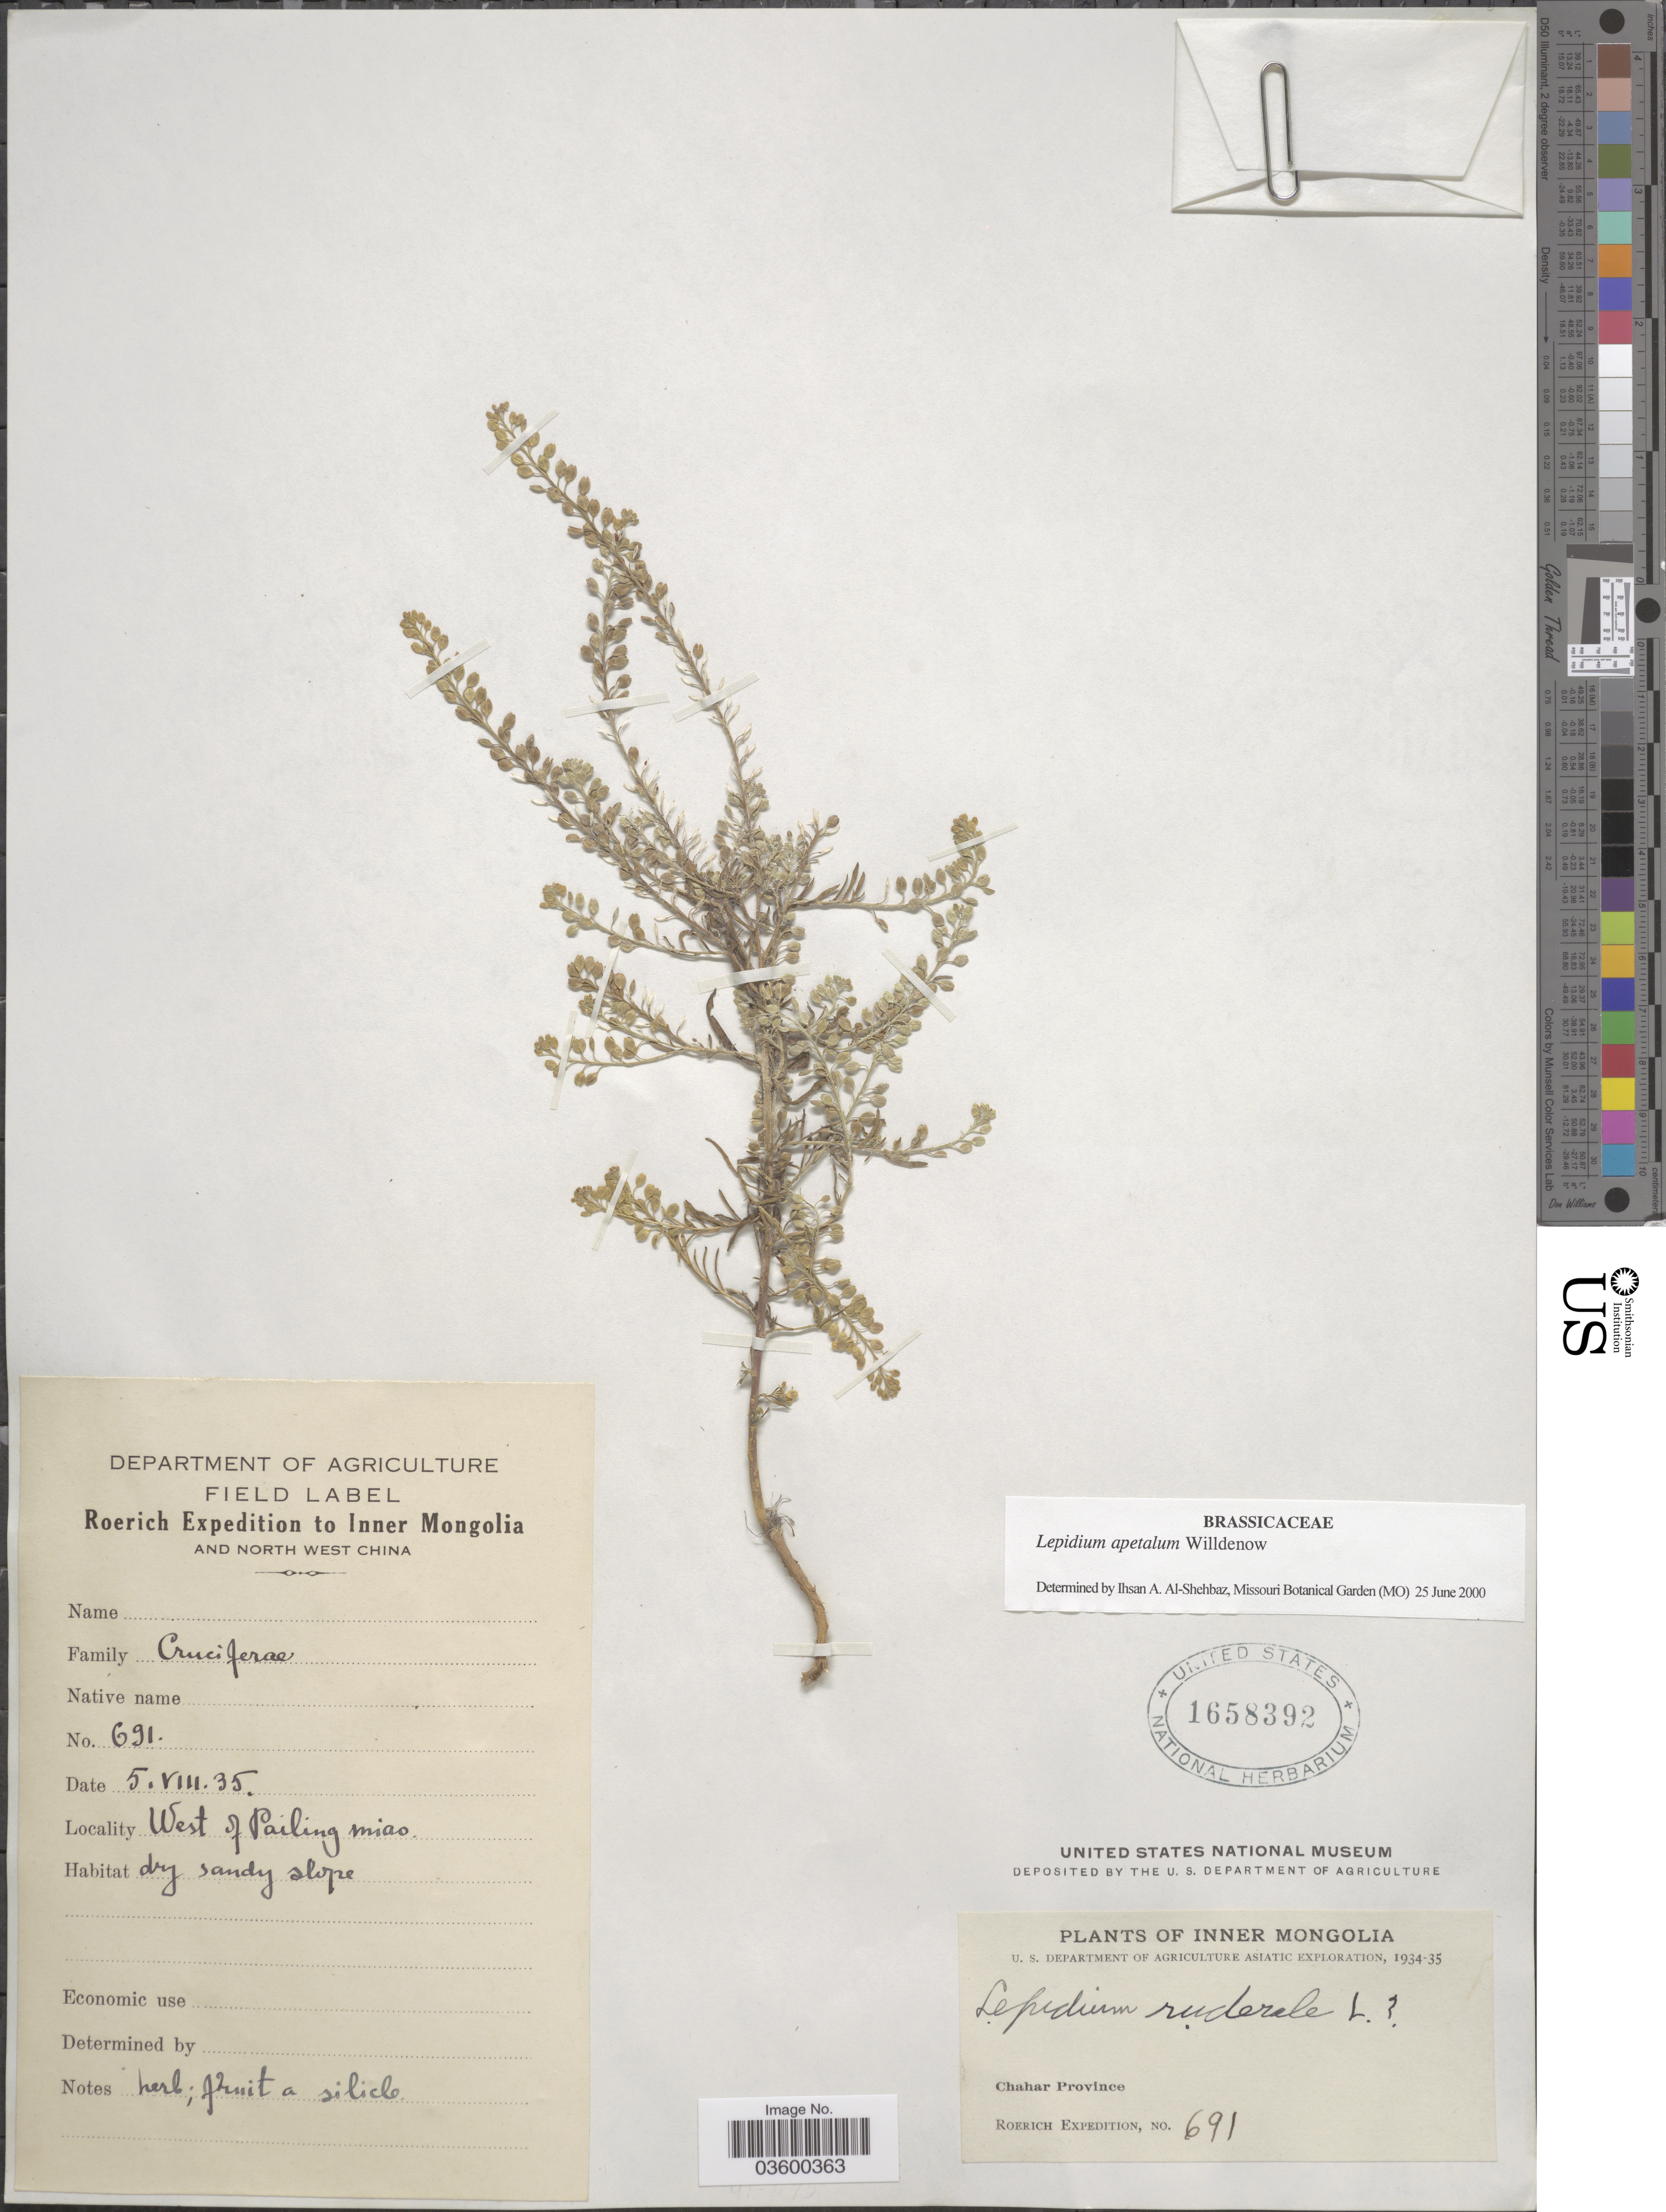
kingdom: Plantae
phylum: Tracheophyta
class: Magnoliopsida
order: Brassicales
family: Brassicaceae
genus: Lepidium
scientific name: Lepidium apetalum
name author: Willd.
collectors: Roerich Expedition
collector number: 691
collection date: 1935-08-05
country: China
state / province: Nei Monggol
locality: Inner Mongolia. West of Pailing miao. Chahar Province.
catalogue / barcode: US 1658392